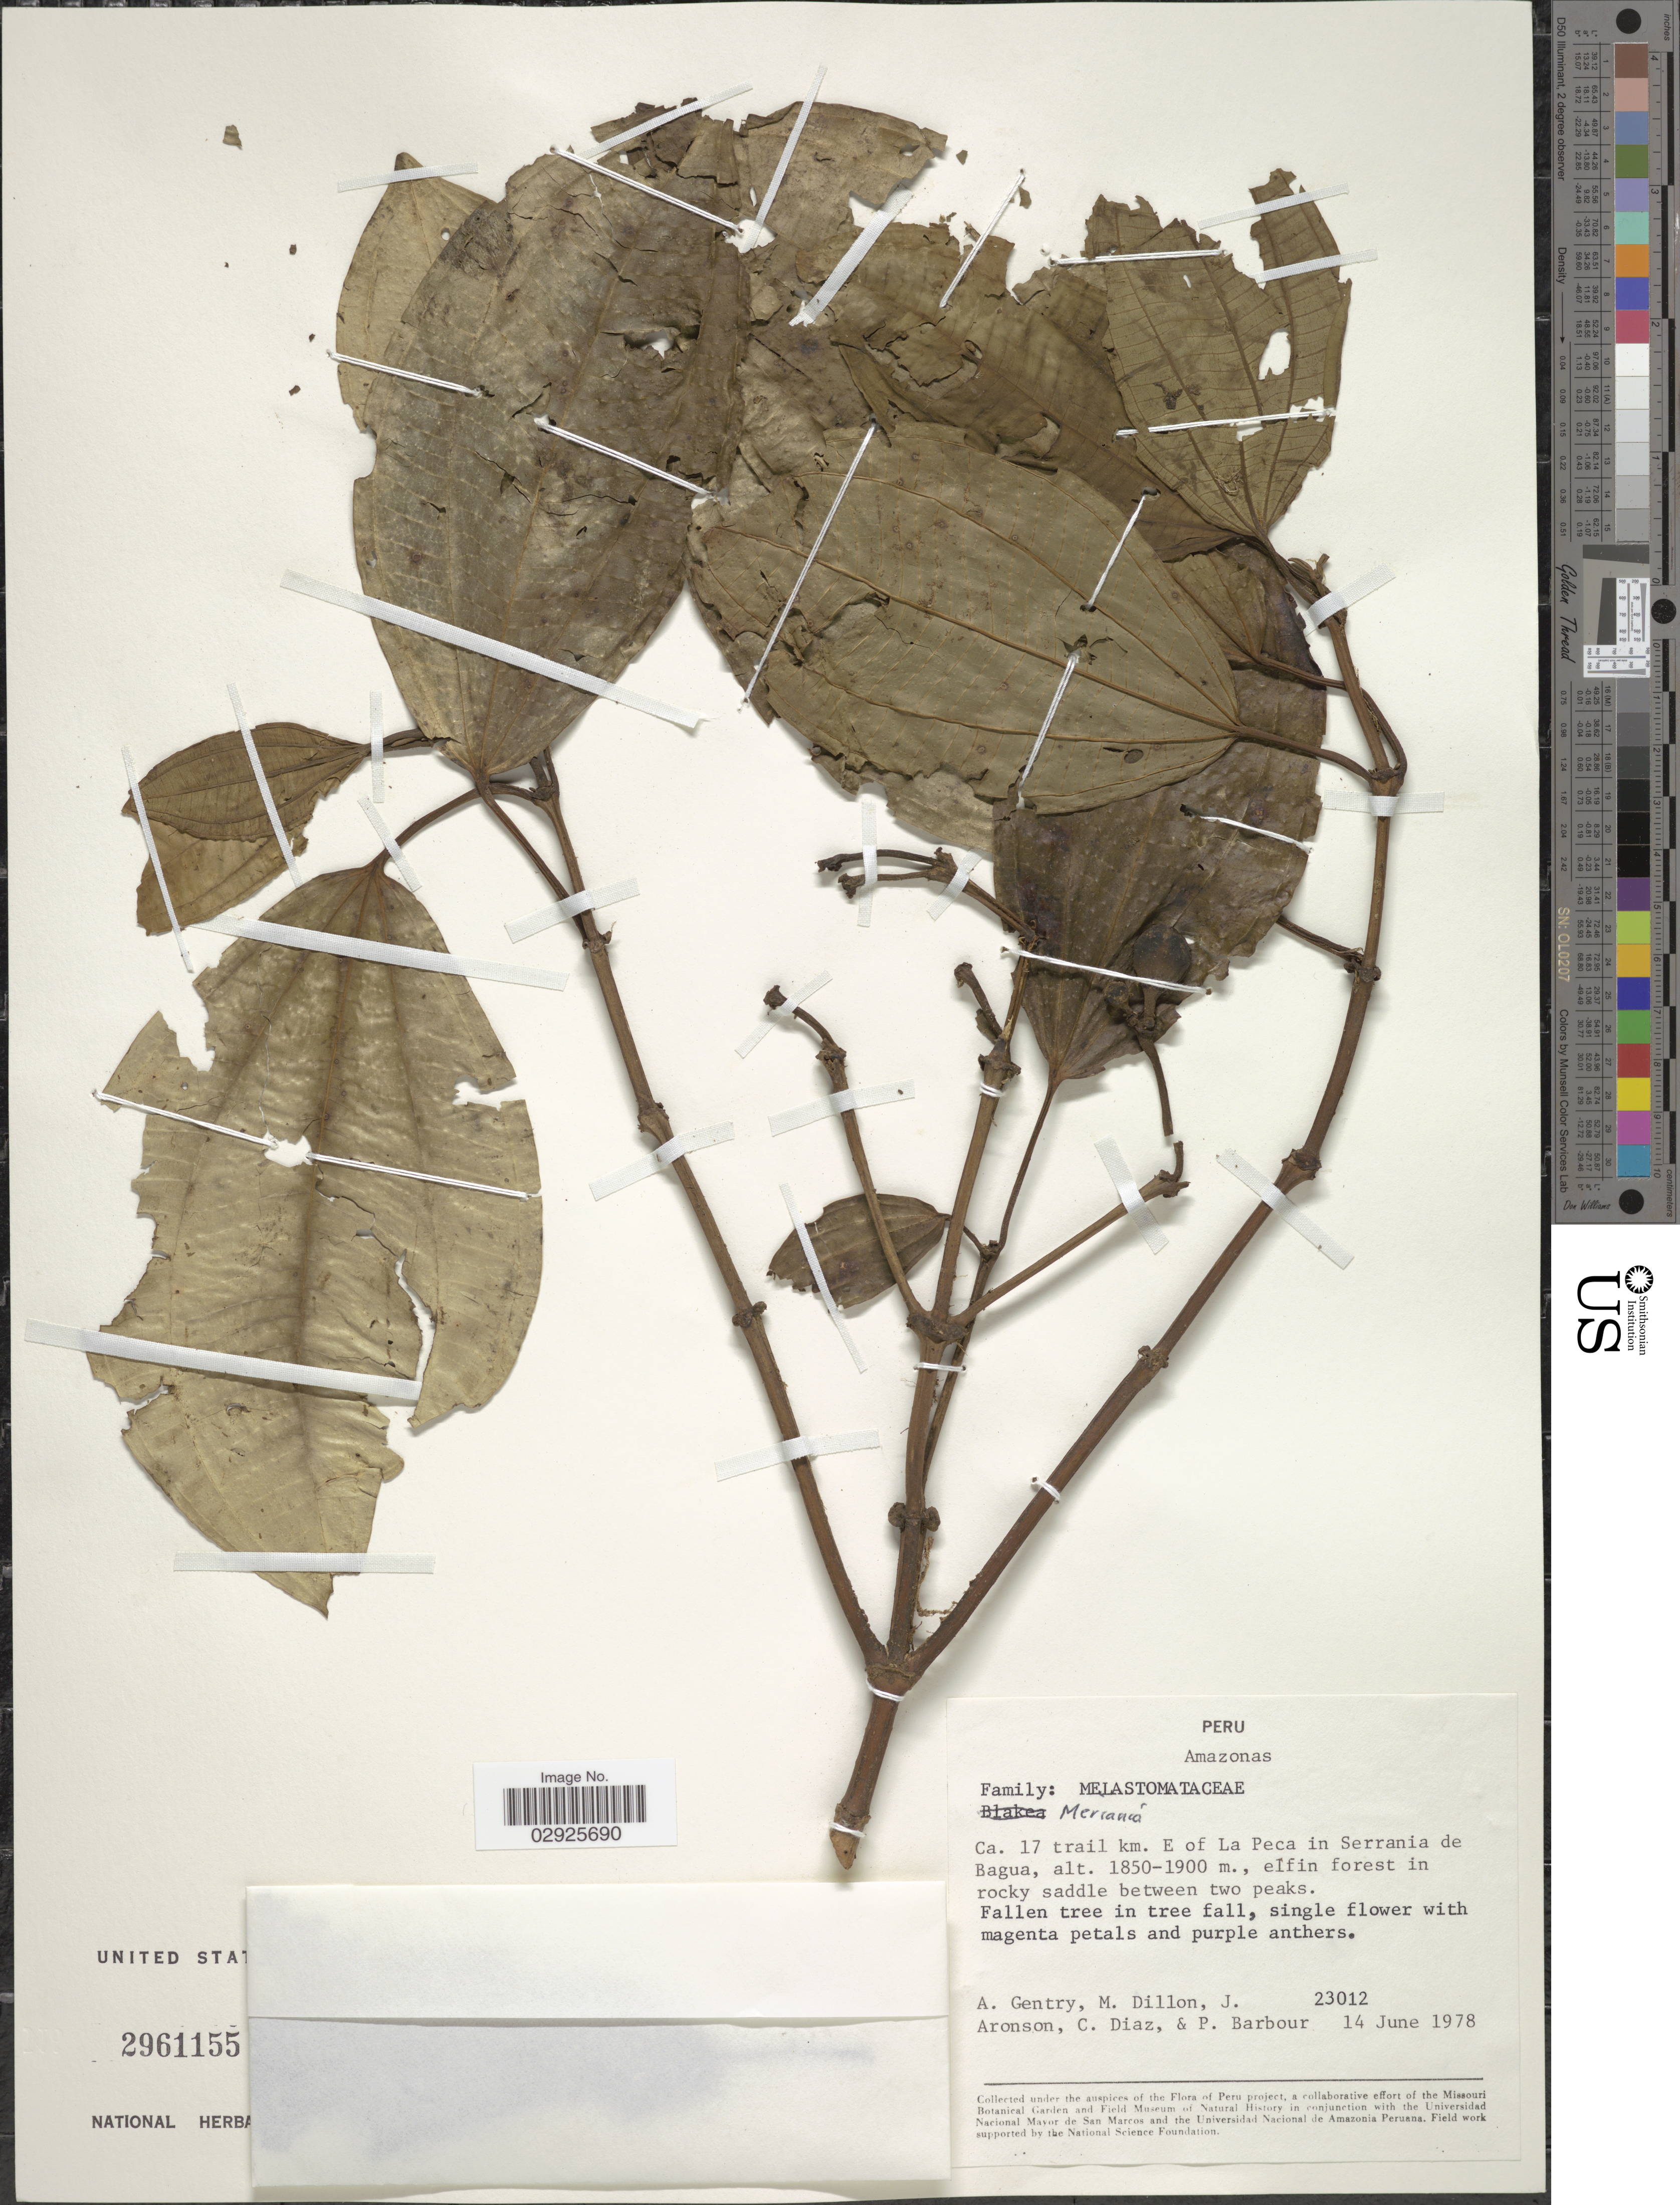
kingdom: Plantae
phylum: Tracheophyta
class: Magnoliopsida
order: Myrtales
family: Melastomataceae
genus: Meriania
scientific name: Meriania sp.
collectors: A. H. Gentry, M. O. Dillon, J. Aronson, C. Díaz & P. Barbour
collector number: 23012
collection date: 1978-06-14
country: Peru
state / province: Amazonas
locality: Ca. 17 trail km. E of La Peca in Serrania de Bagua.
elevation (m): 1850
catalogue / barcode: US 2961155